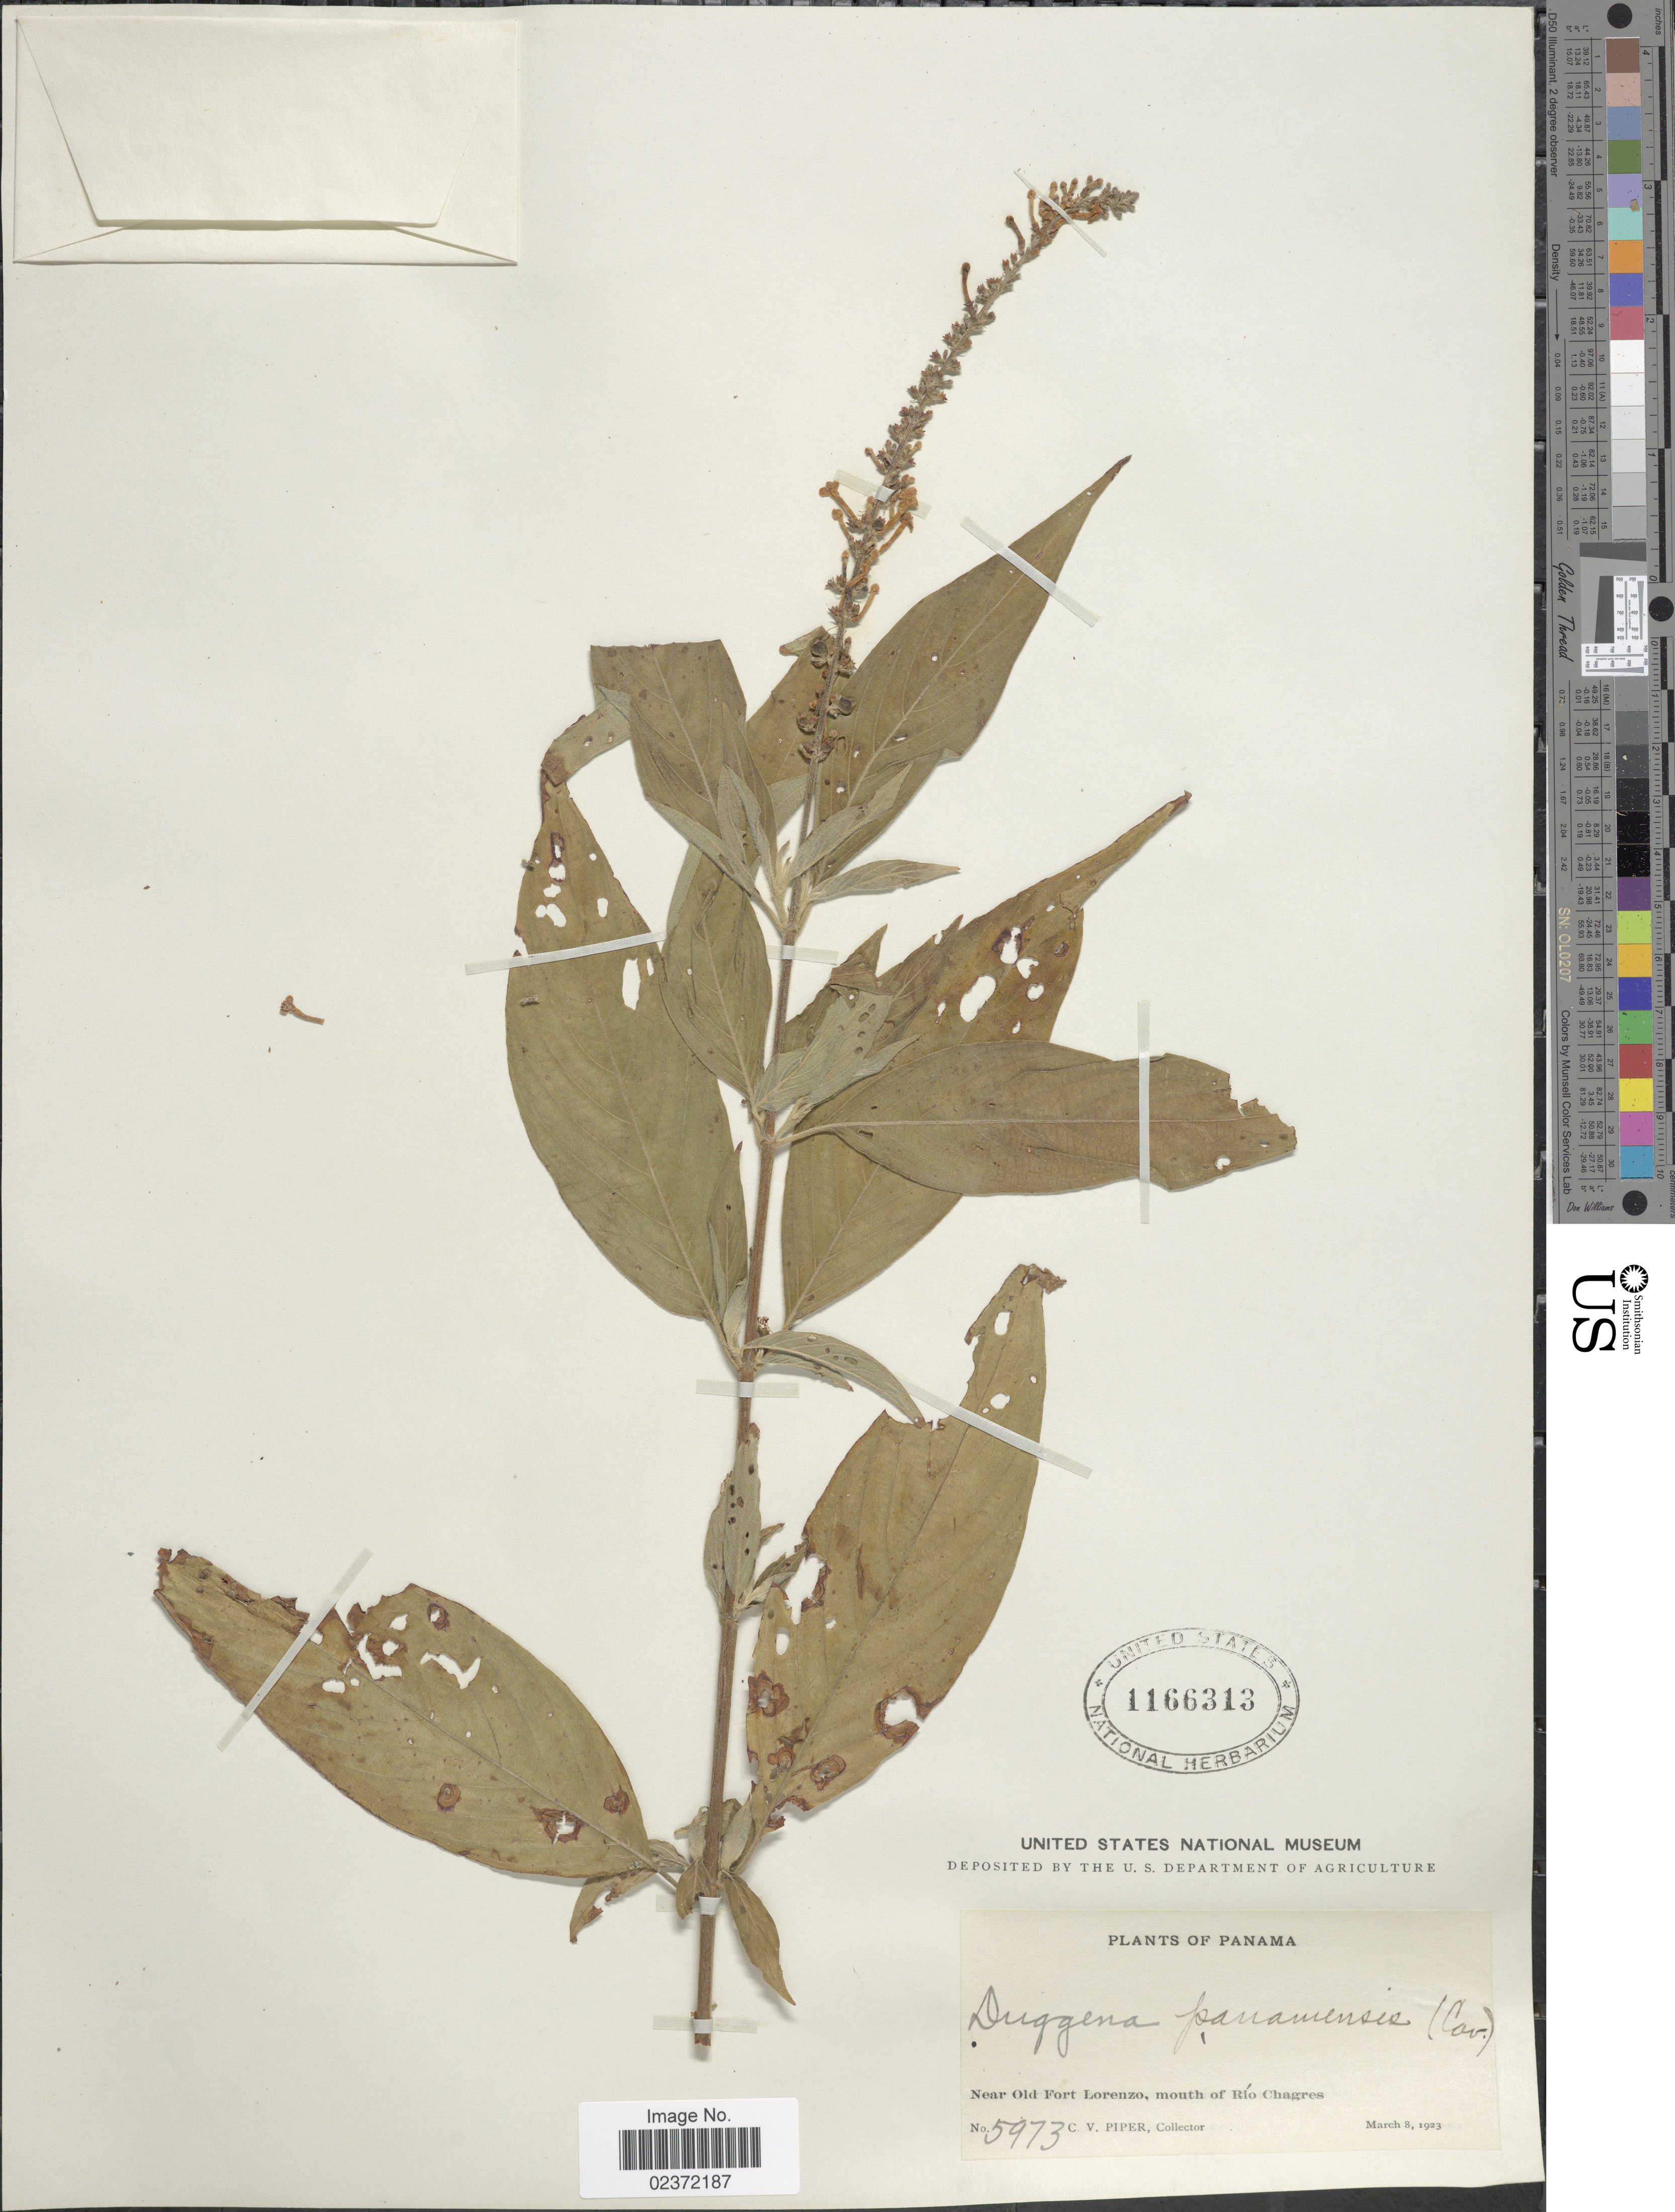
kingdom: Plantae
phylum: Tracheophyta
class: Magnoliopsida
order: Gentianales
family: Rubiaceae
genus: Gonzalagunia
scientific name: Gonzalagunia panamensis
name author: (Cav.) K. Schum.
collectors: C. V. Piper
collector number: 5973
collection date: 1923-03-08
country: Panama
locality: Near Old Fort Lorenzo, mouth of Rio Chagres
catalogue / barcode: US 1166313